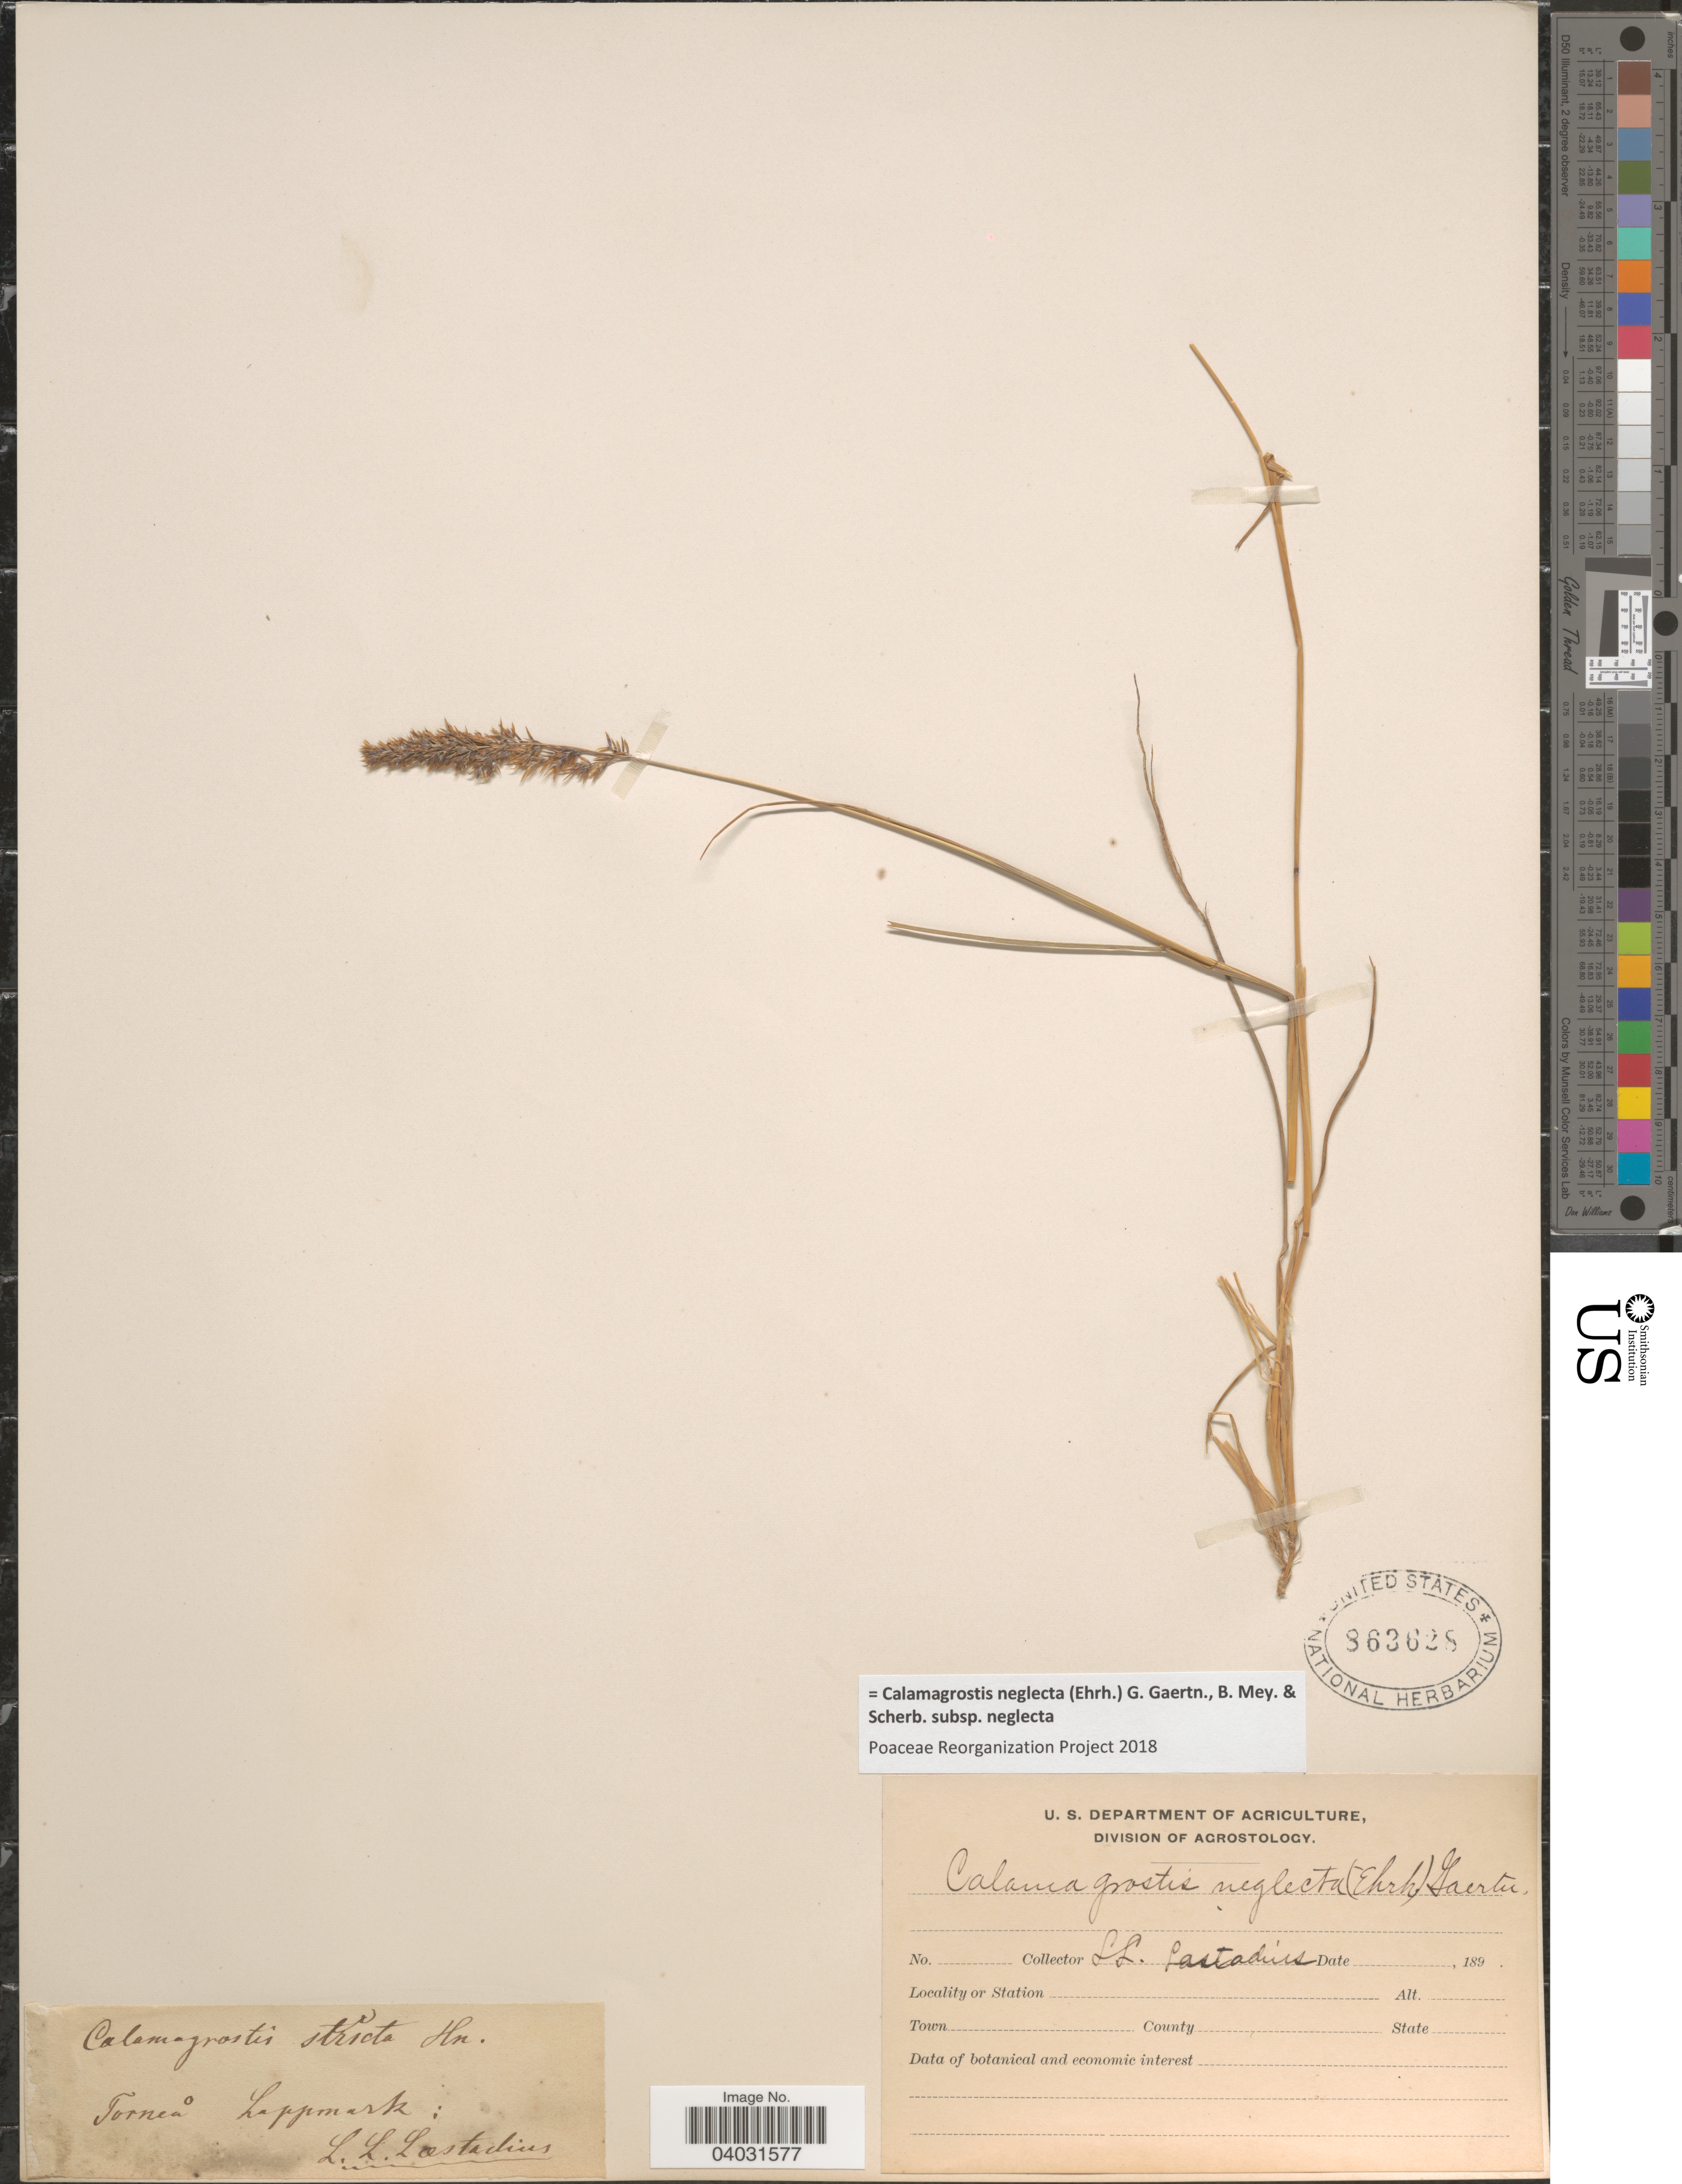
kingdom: Plantae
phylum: Tracheophyta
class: Liliopsida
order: Poales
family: Poaceae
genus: Calamagrostis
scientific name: Calamagrostis neglecta subsp. neglecta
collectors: L. L. Laestadius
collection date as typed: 189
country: Finland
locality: Torneå, Lappmark.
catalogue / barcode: US 863628